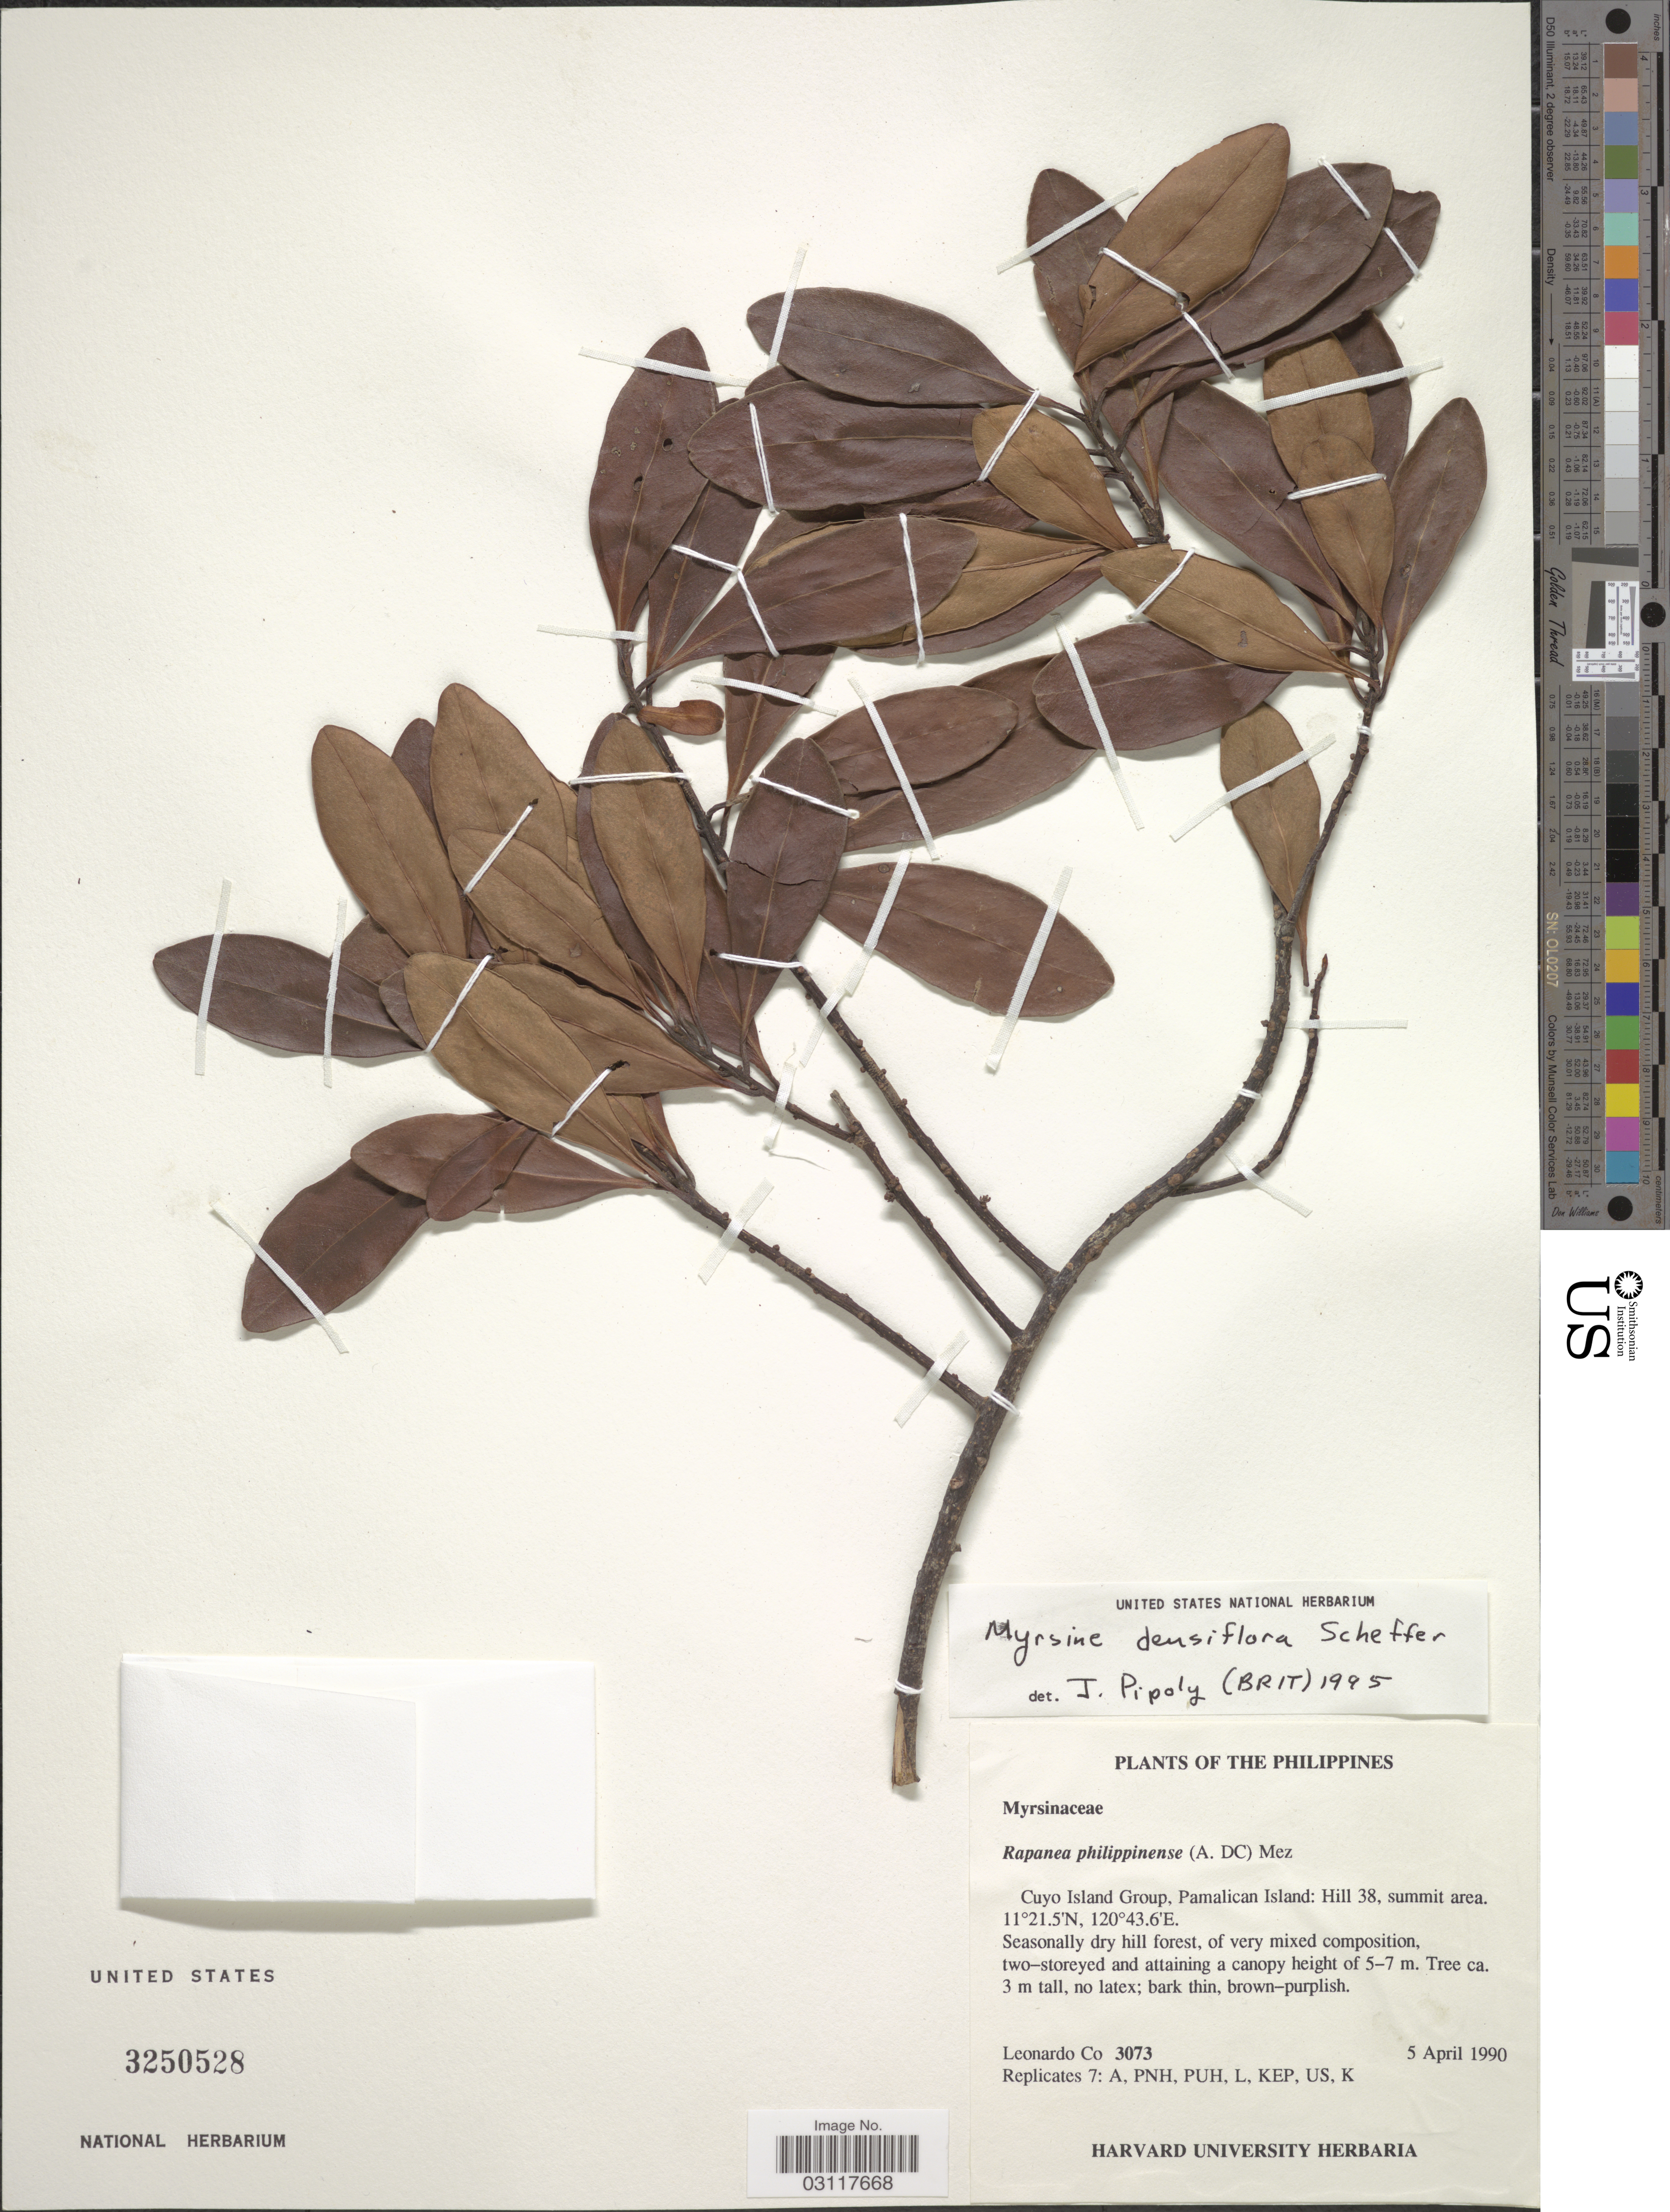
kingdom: Plantae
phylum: Tracheophyta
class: Magnoliopsida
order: Ericales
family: Primulaceae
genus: Myrsine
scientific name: Myrsine densiflora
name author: Scheff.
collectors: L. Co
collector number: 3073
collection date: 1990-04-05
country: Philippines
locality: Cuyo Island Group, Pamalican Island: Hill 38, summit area.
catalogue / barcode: US 3250528